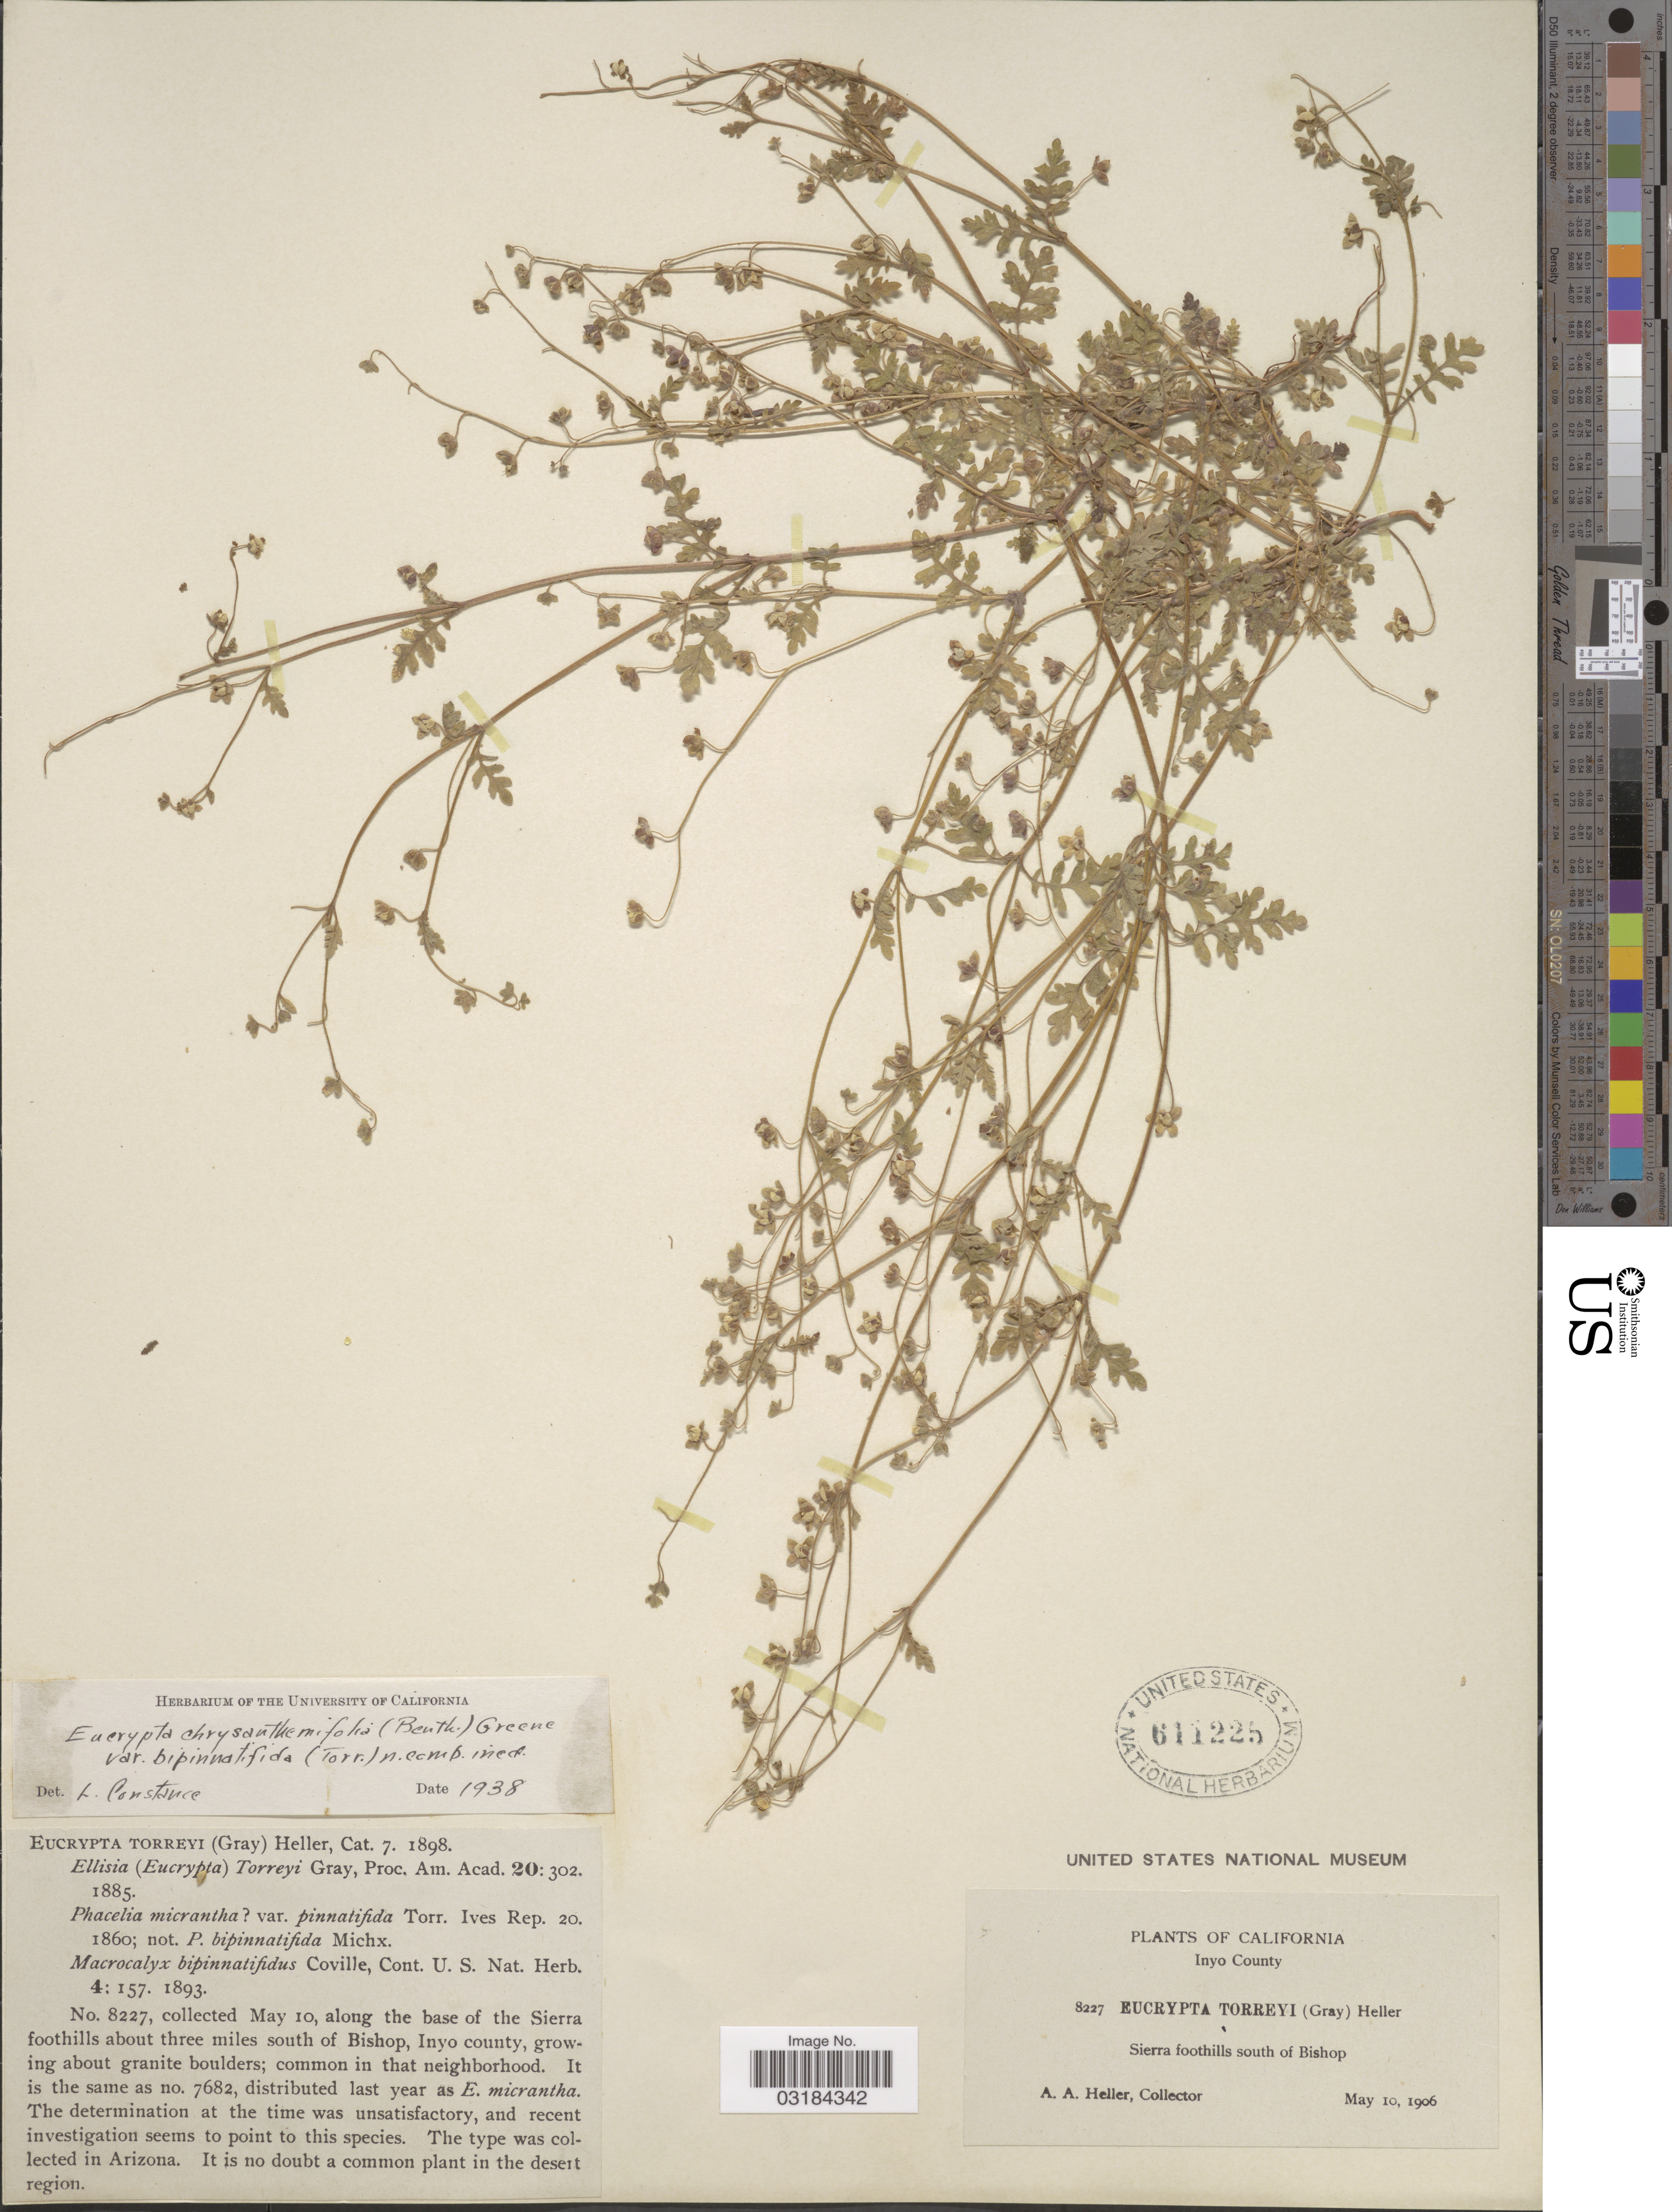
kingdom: Plantae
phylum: Tracheophyta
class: Magnoliopsida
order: Boraginales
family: Hydrophyllaceae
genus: Eucrypta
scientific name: Eucrypta chrysanthemifolia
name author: (Benth.) Greene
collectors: A. A. Heller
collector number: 8227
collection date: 1906-05-10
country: United States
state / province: California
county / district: Inyo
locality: Along the base of the Sierra foothills about three miles south of Bishop, Inyo County.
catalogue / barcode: US 611225